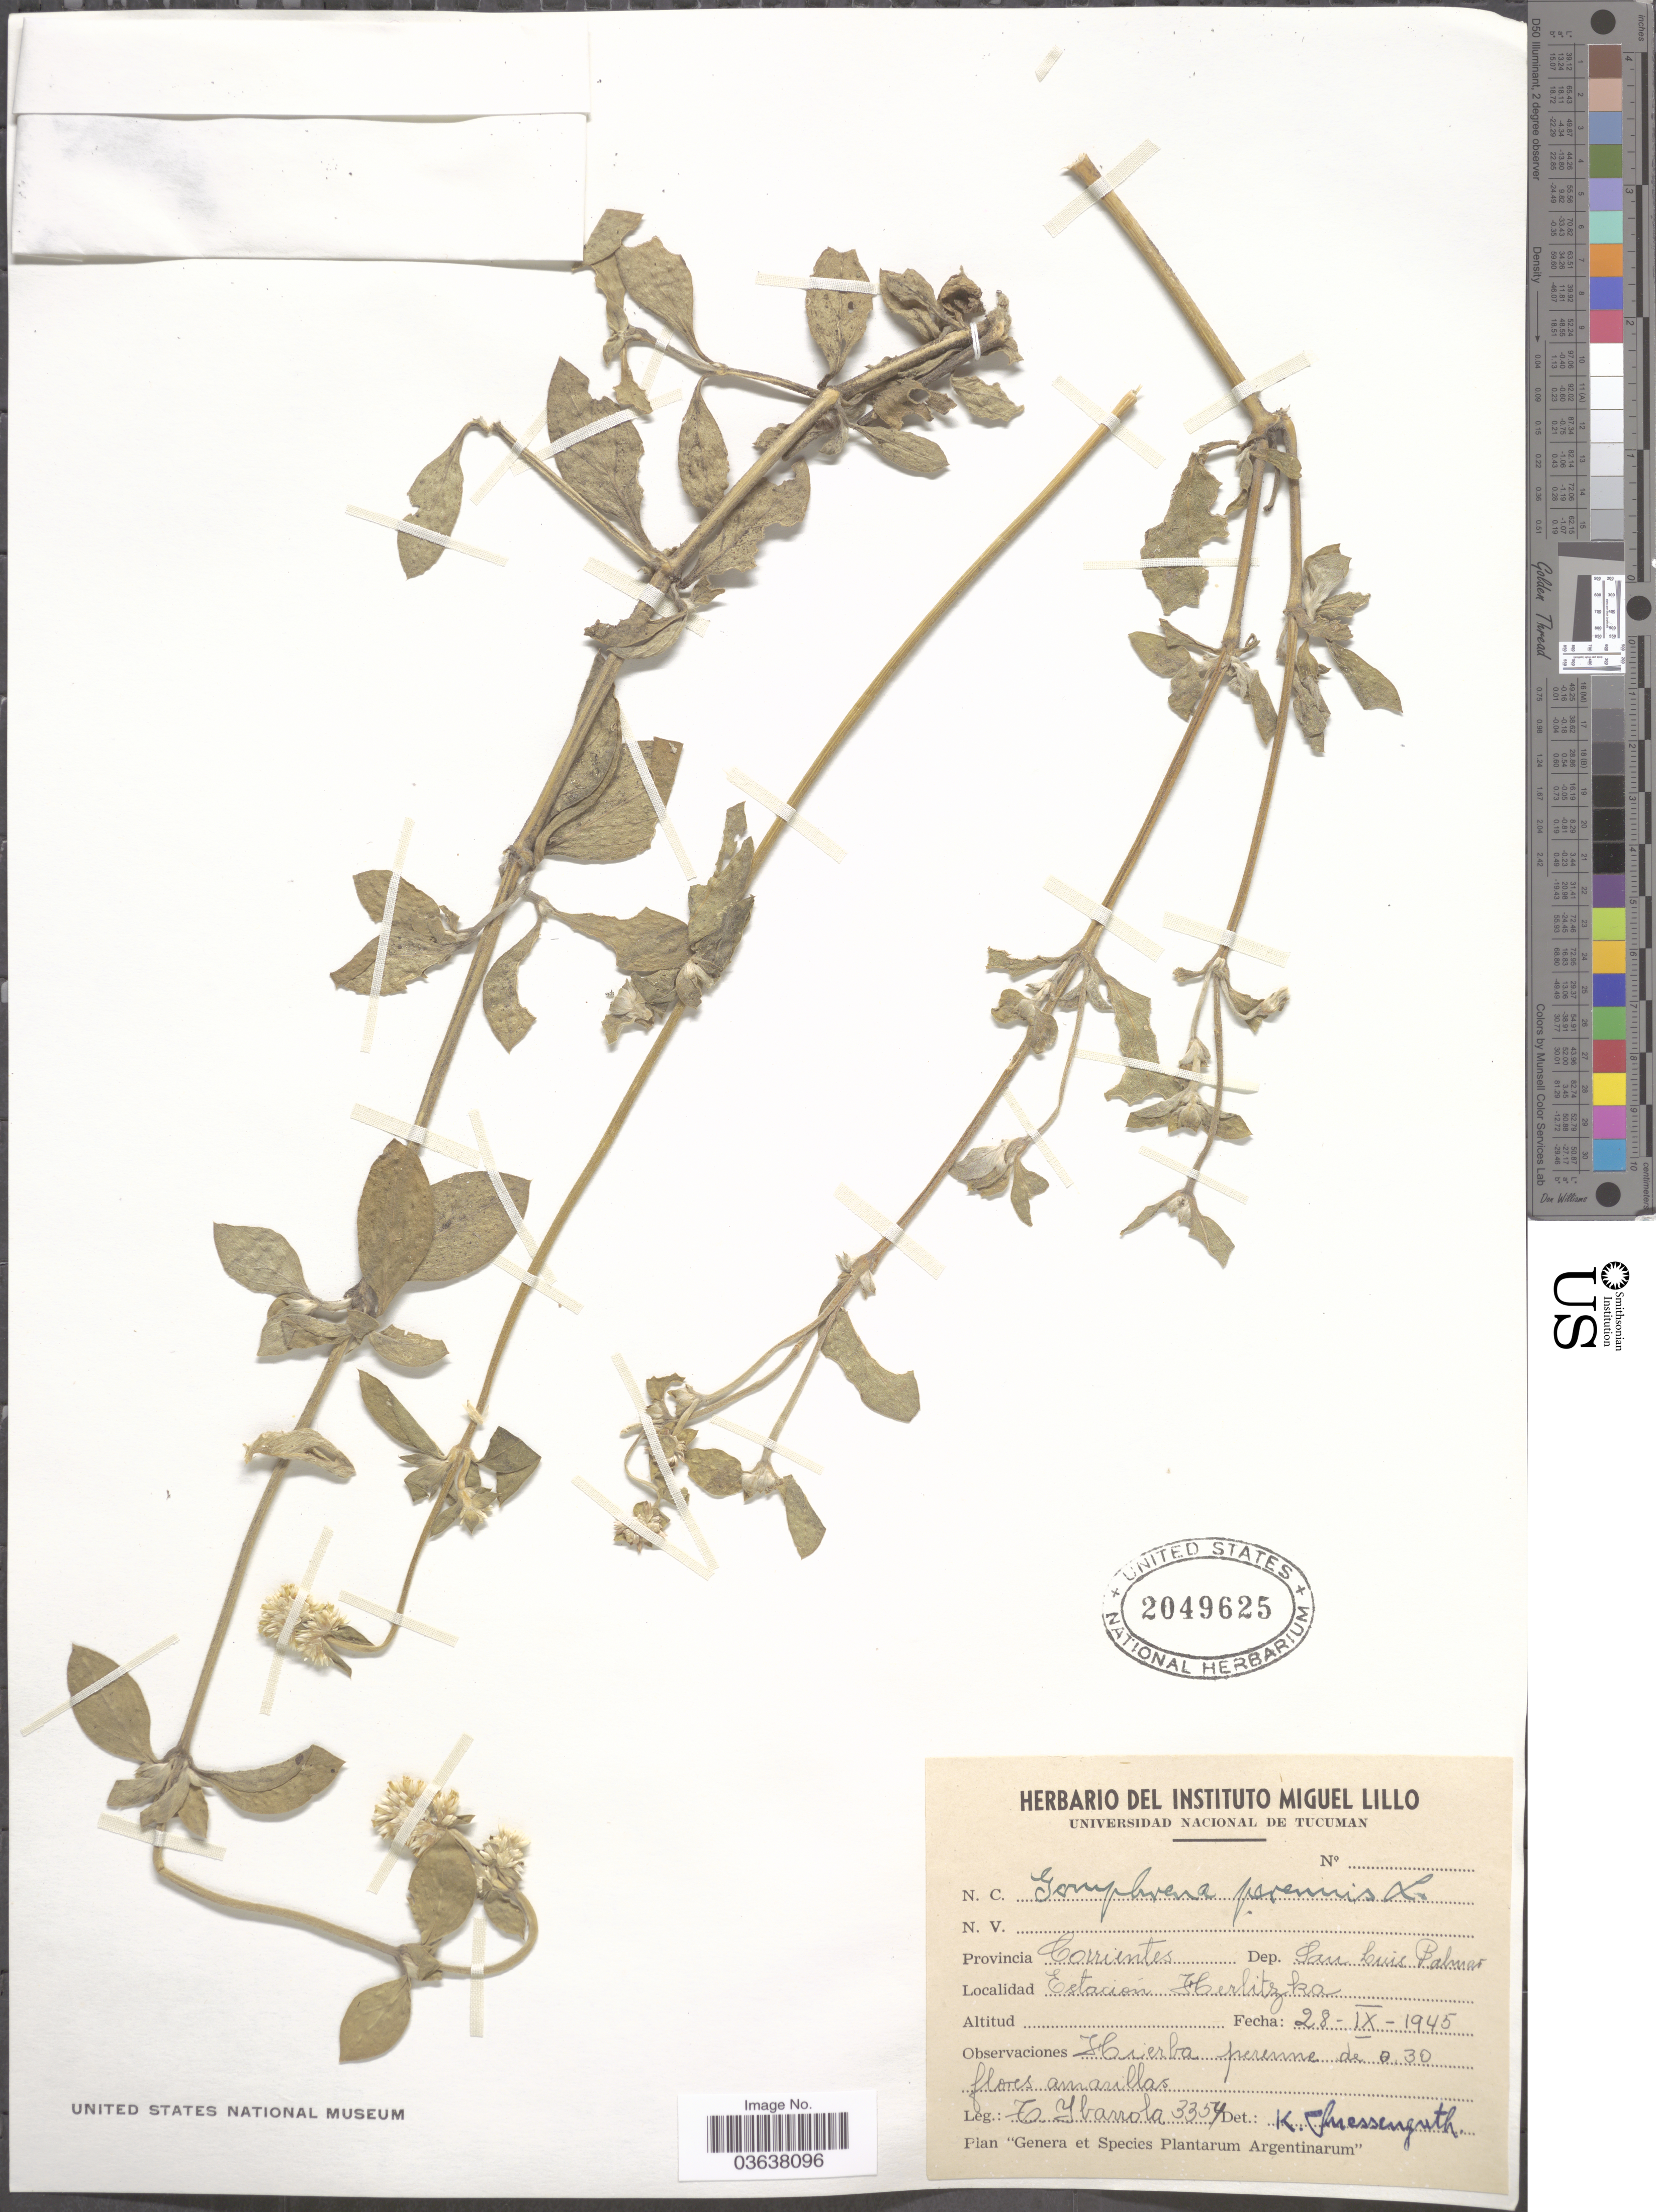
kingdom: Plantae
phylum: Tracheophyta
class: Magnoliopsida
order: Caryophyllales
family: Amaranthaceae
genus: Gomphrena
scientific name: Gomphrena perennis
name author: L.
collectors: T. Ibarrola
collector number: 3354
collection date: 1945-09-28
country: Argentina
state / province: Corrientes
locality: Dep. San Luis Palmer. Estación Herlitzka.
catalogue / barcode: US 2049625